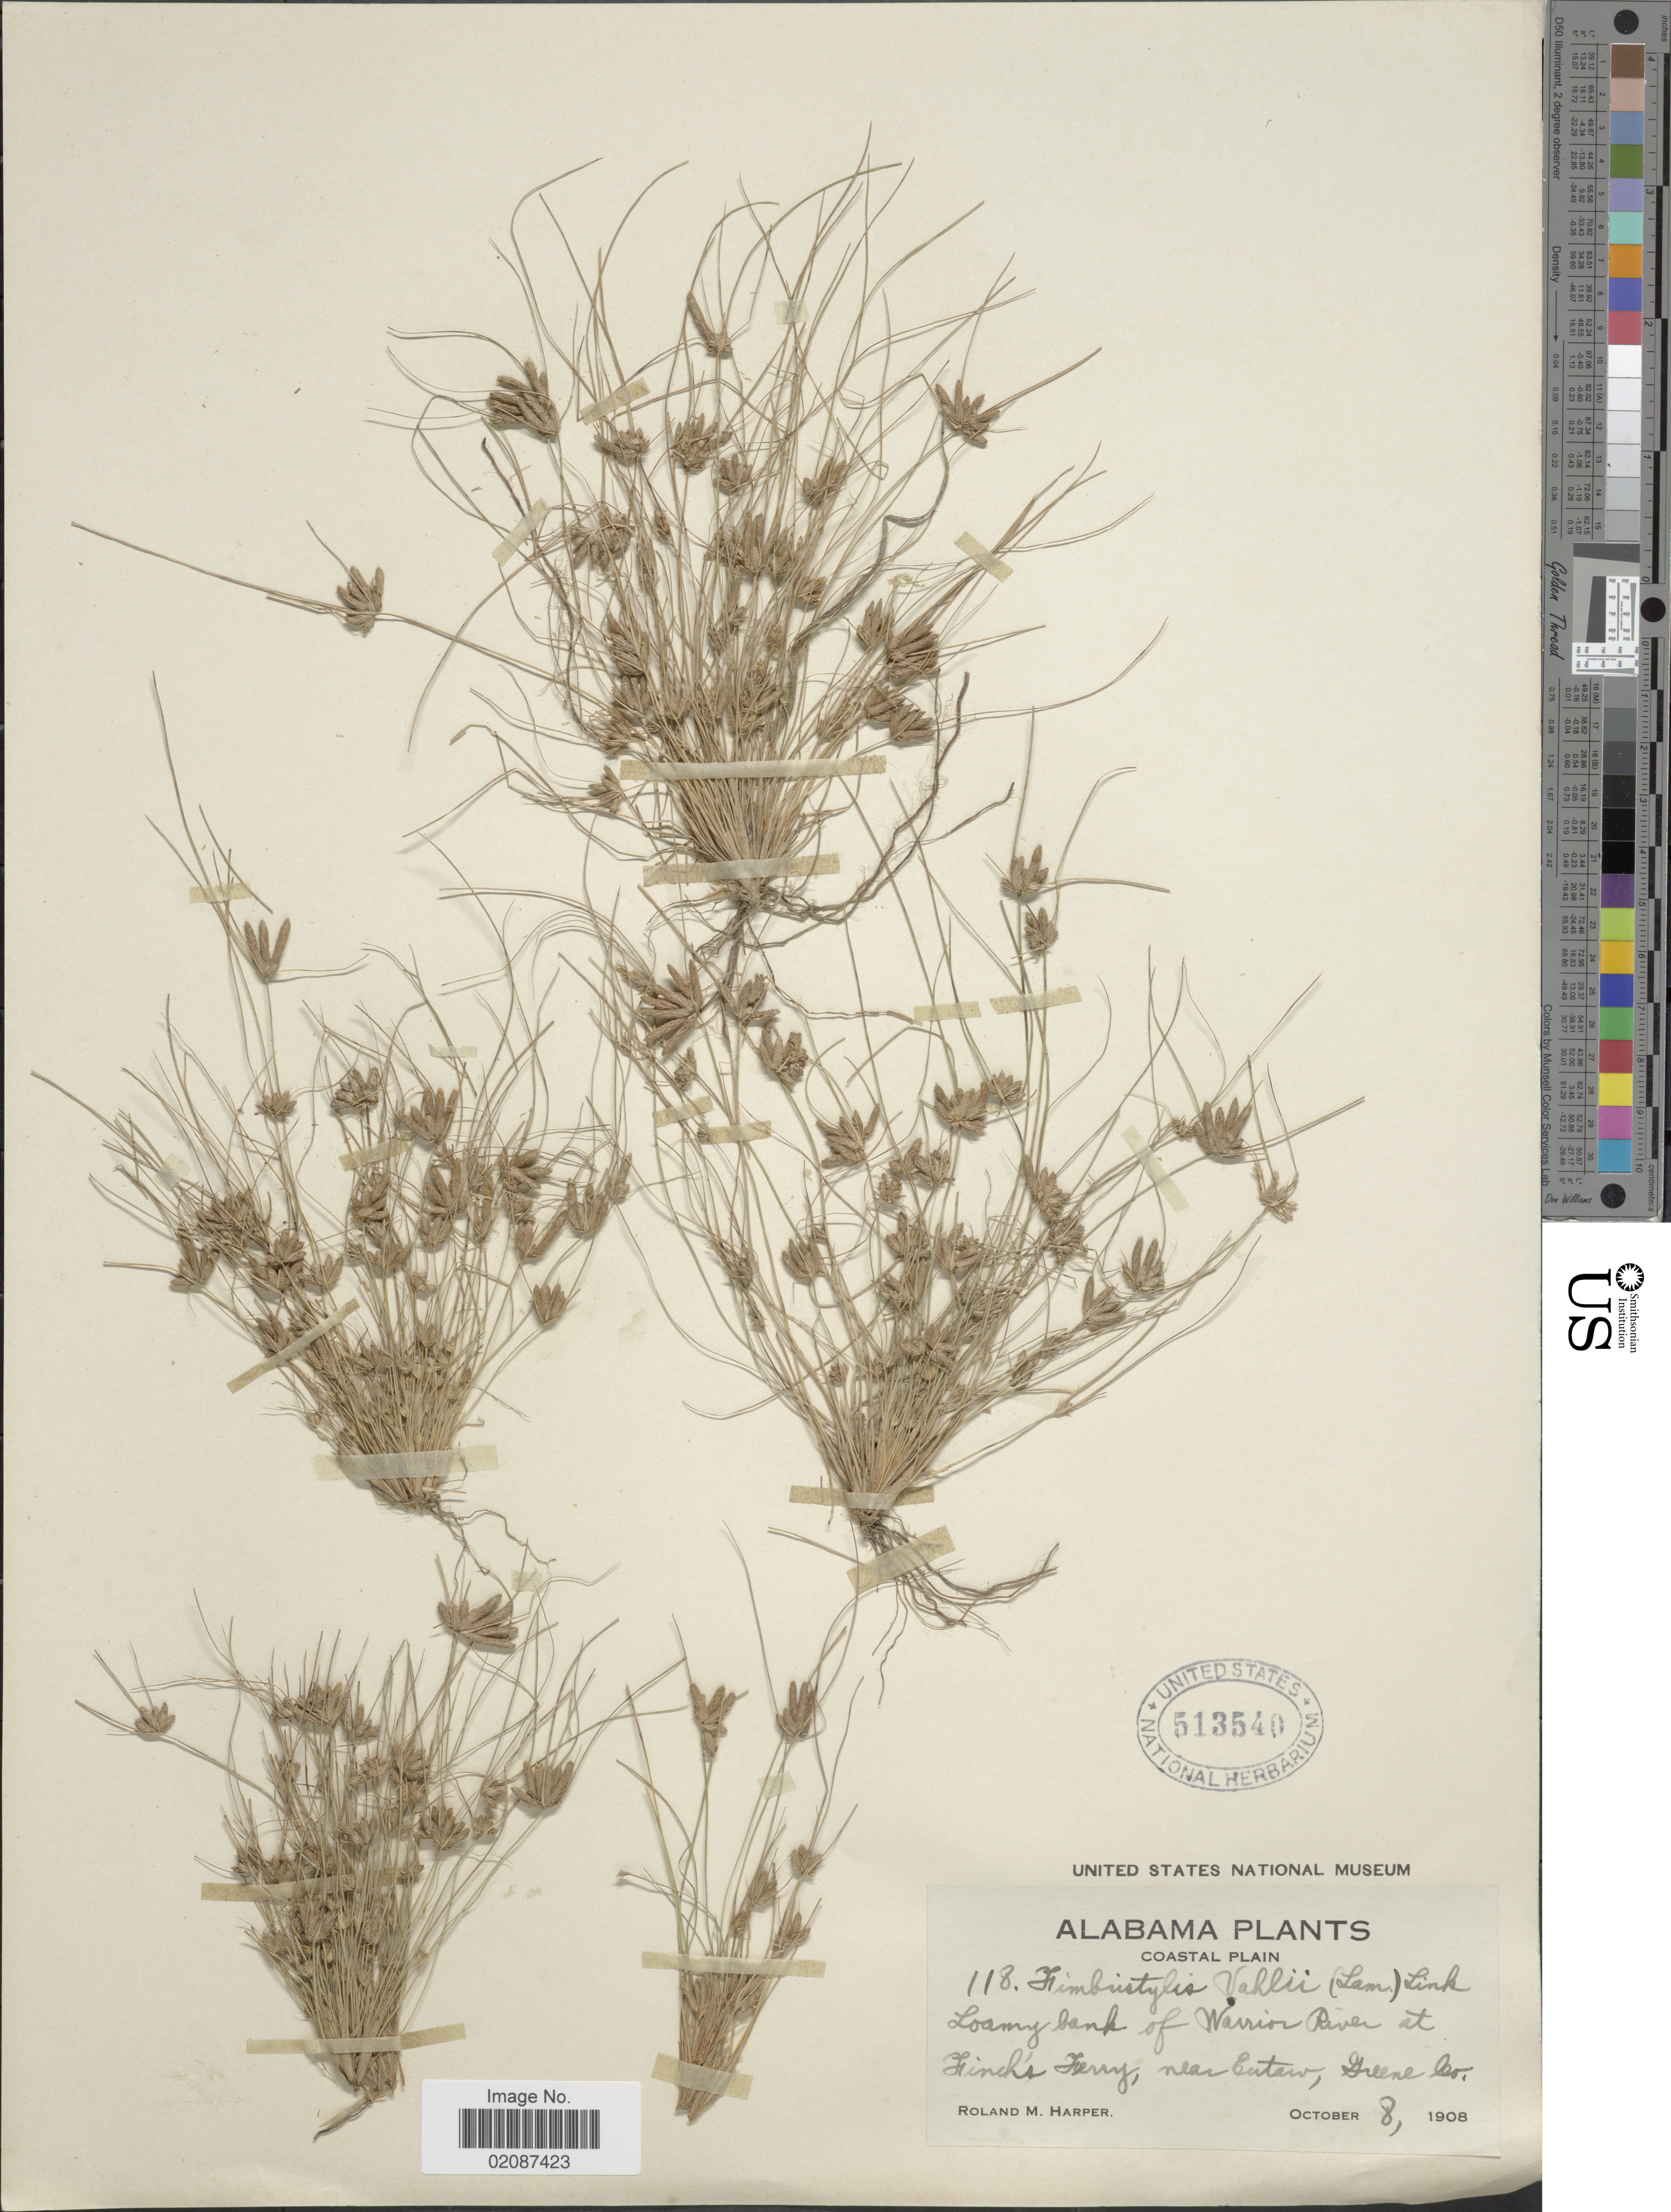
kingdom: Plantae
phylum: Tracheophyta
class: Liliopsida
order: Poales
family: Cyperaceae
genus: Fimbristylis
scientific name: Fimbristylis vahlii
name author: (Lam.) Link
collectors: R. M. Harper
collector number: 118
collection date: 1908-10-08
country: United States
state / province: Alabama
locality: Coastal Plain, Finch's Ferry, near Eutaw, Greene Co.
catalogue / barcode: US 513540